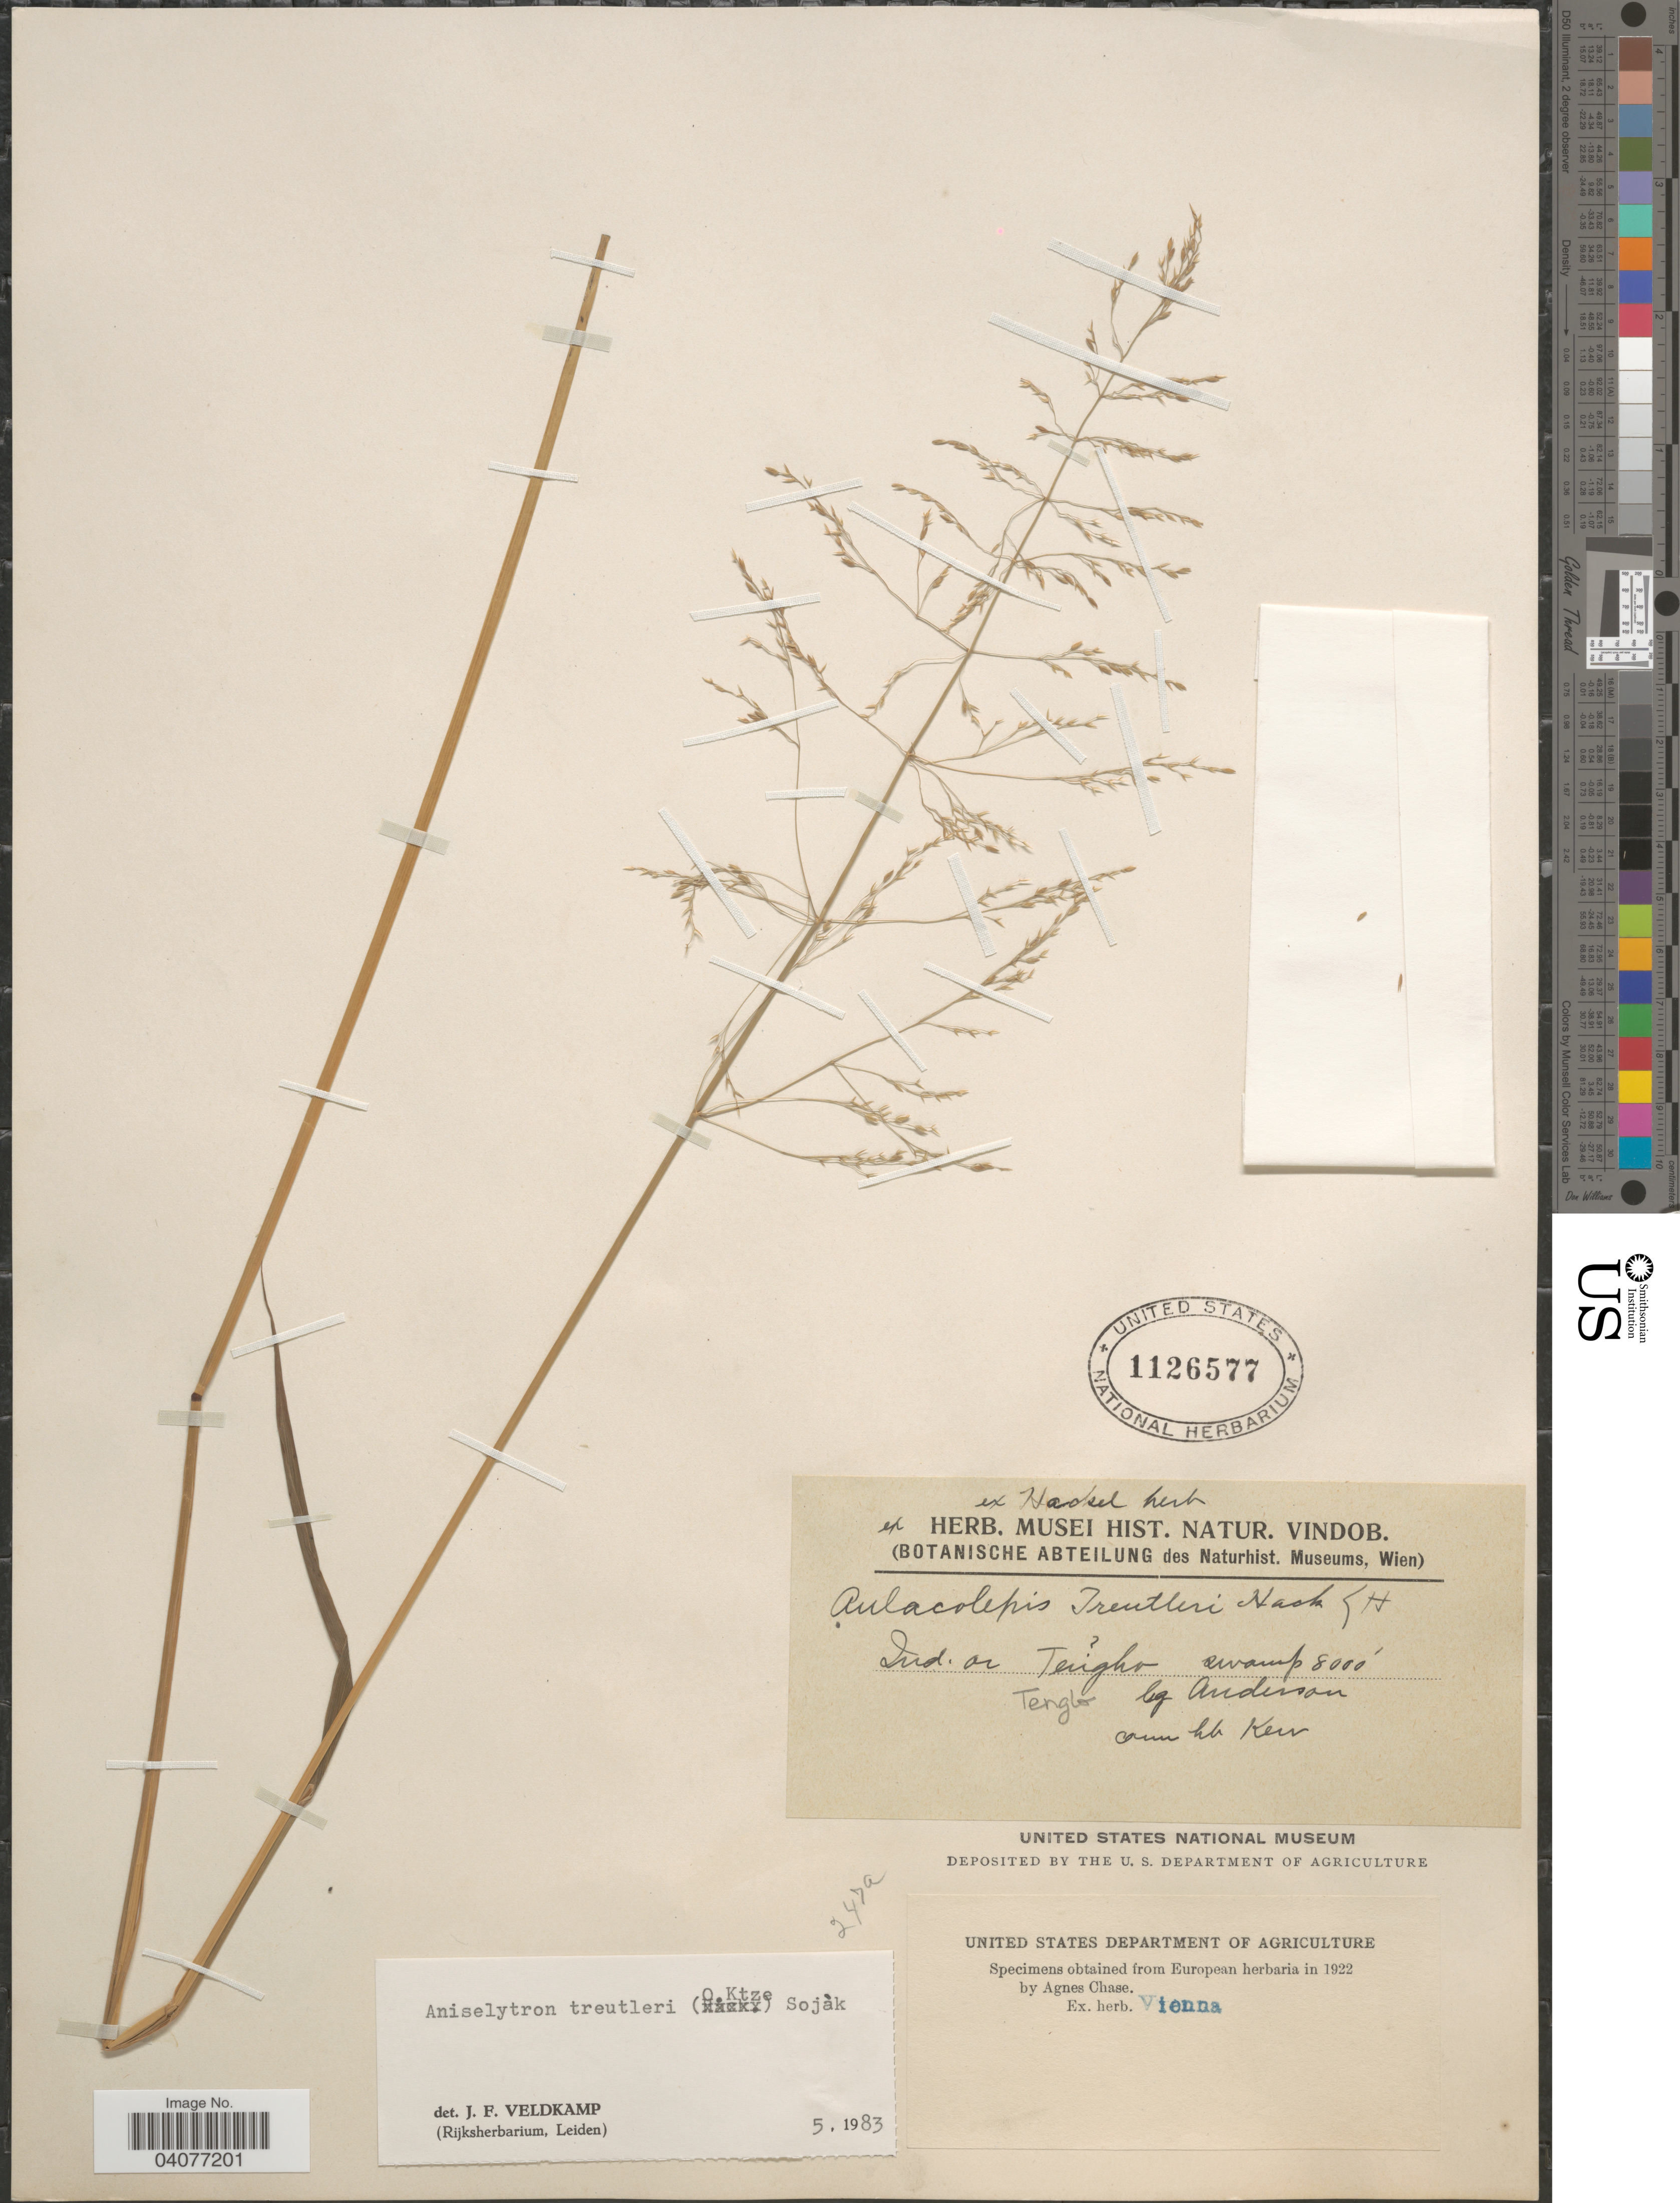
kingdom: Plantae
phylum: Tracheophyta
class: Liliopsida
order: Poales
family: Poaceae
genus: Aniselytron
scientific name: Aniselytron treutleri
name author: (Kuntze) Soják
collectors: -- Anderson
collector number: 247a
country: India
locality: Ind. or. Terigho swamp. Tenglo.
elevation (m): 2438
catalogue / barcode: US 1126577